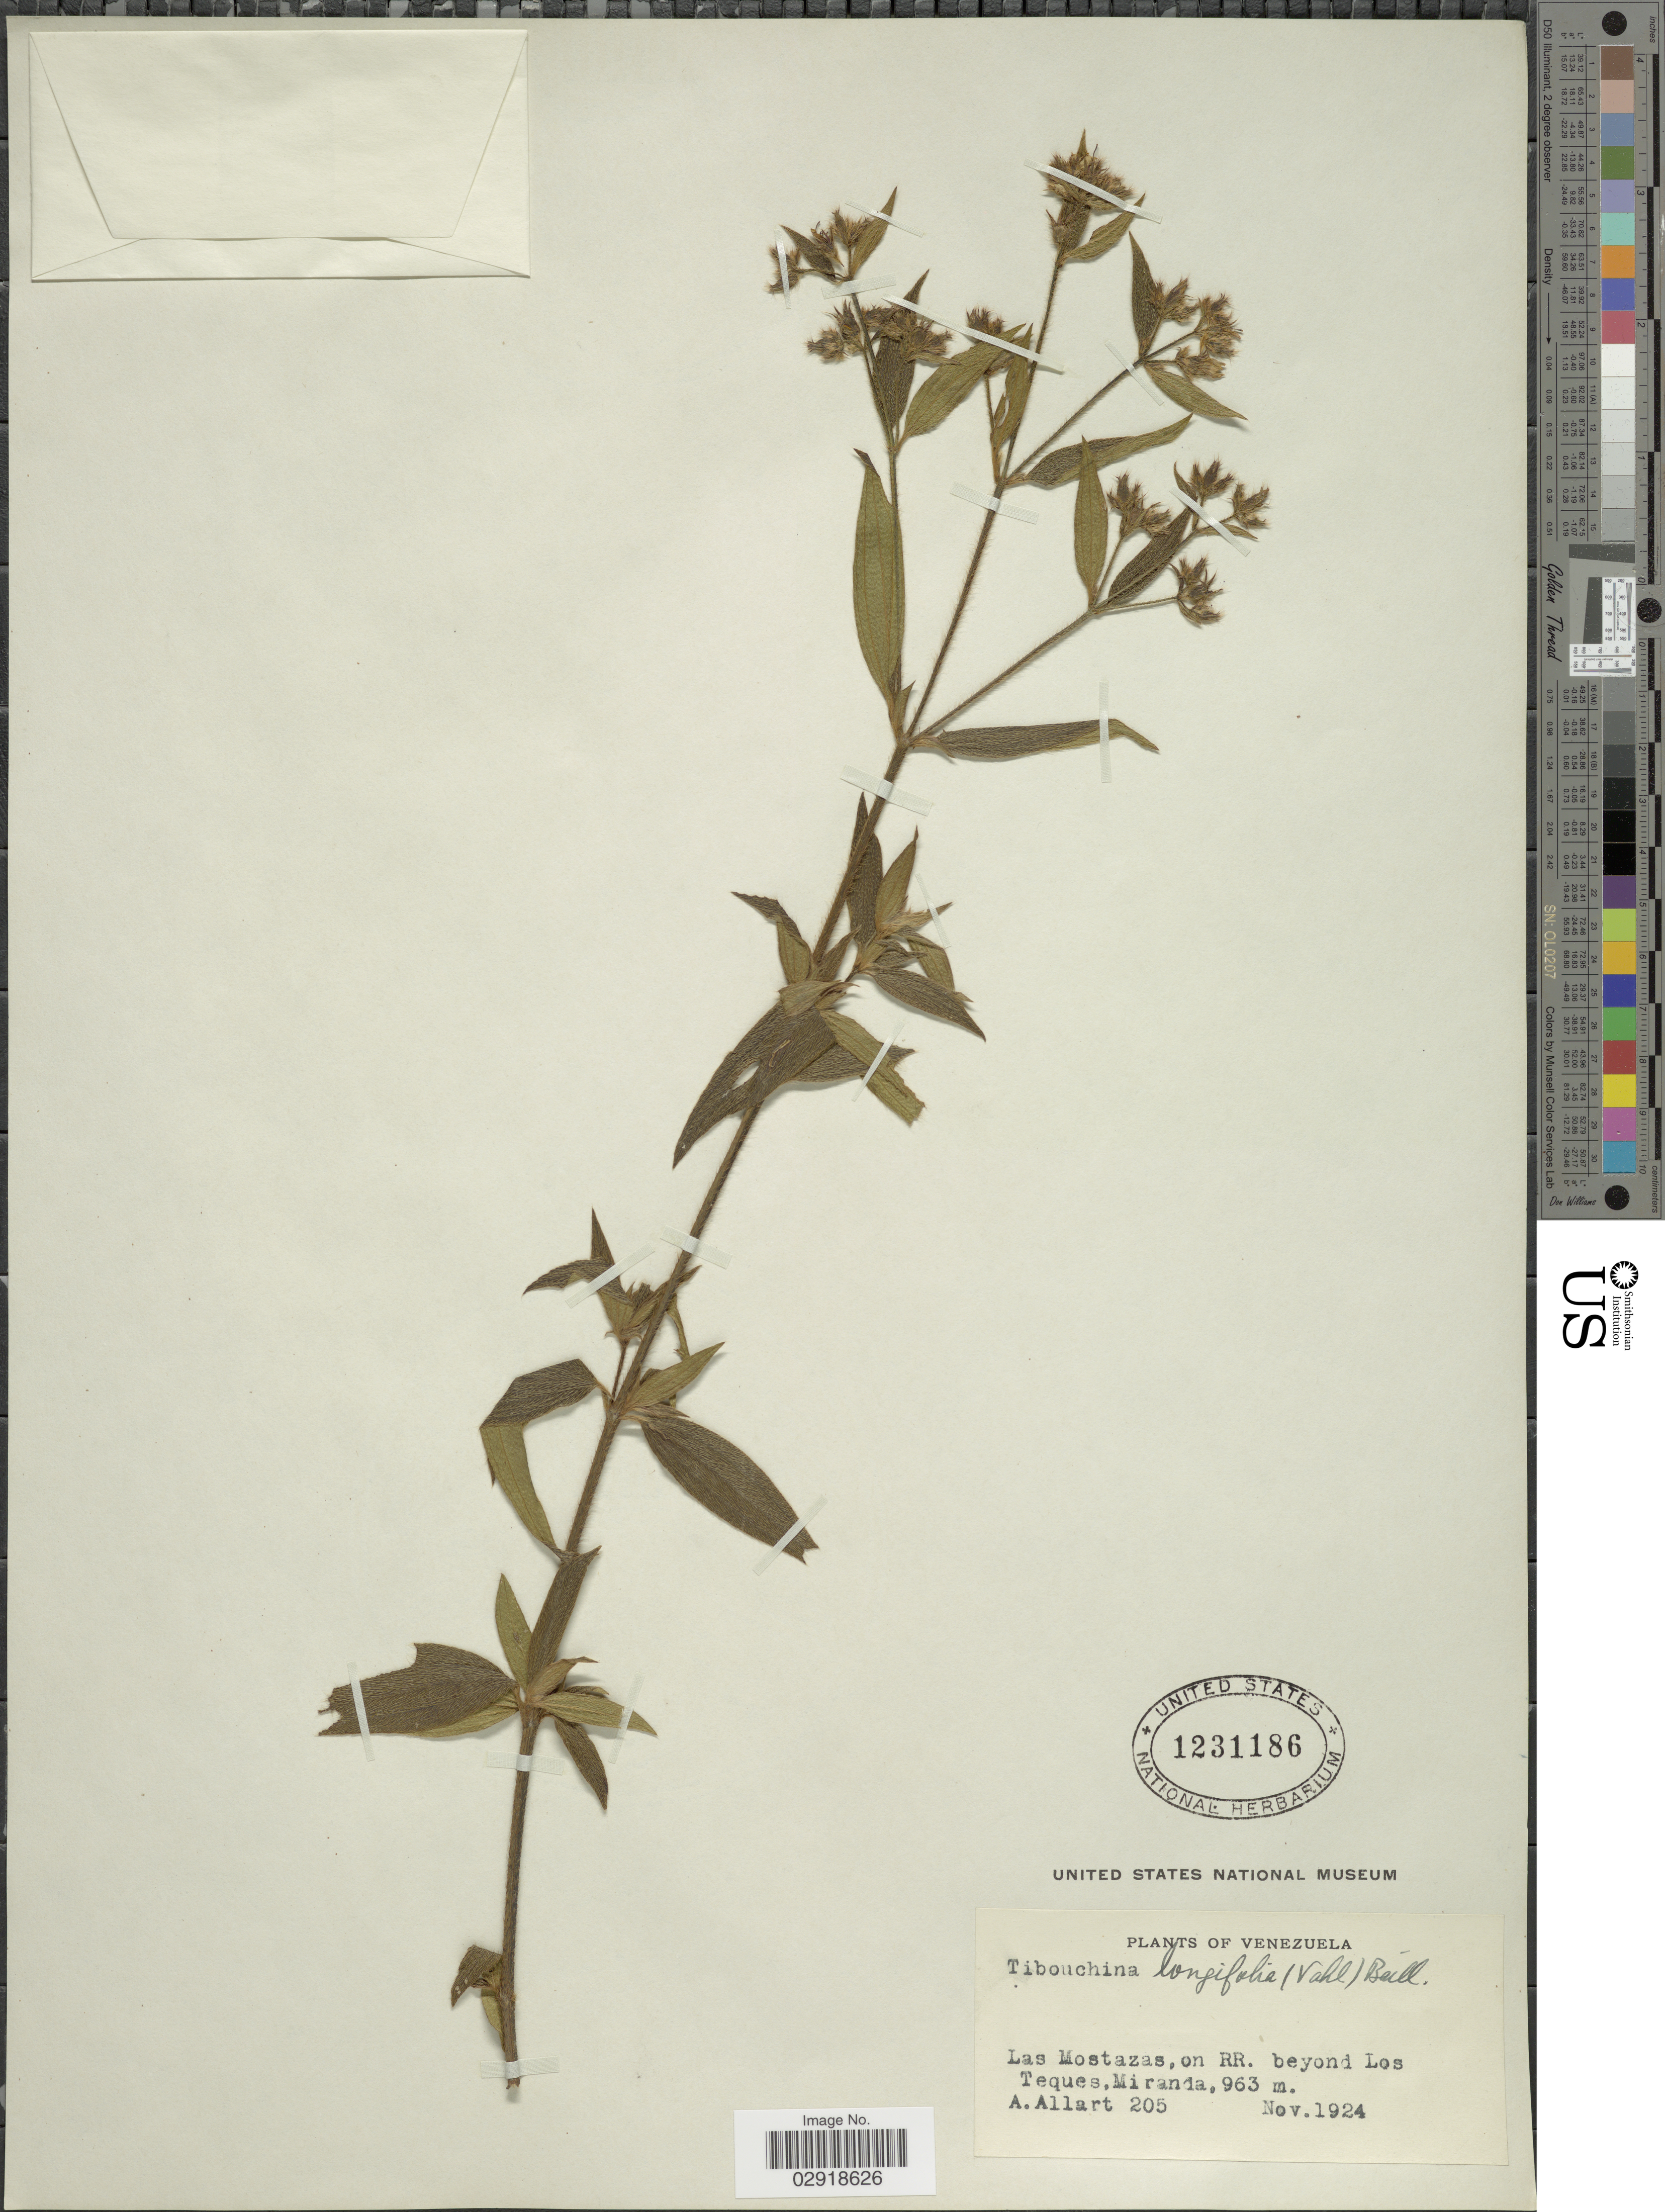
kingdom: Plantae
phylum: Tracheophyta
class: Magnoliopsida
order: Myrtales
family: Melastomataceae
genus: Chaetogastra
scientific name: Chaetogastra longifolia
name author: (Vahl) DC.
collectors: A. Allart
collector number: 205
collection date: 1924-11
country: Venezuela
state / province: Miranda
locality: Las Mostazas, on RR. beyond Los Teques.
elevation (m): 963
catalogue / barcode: US 1231186